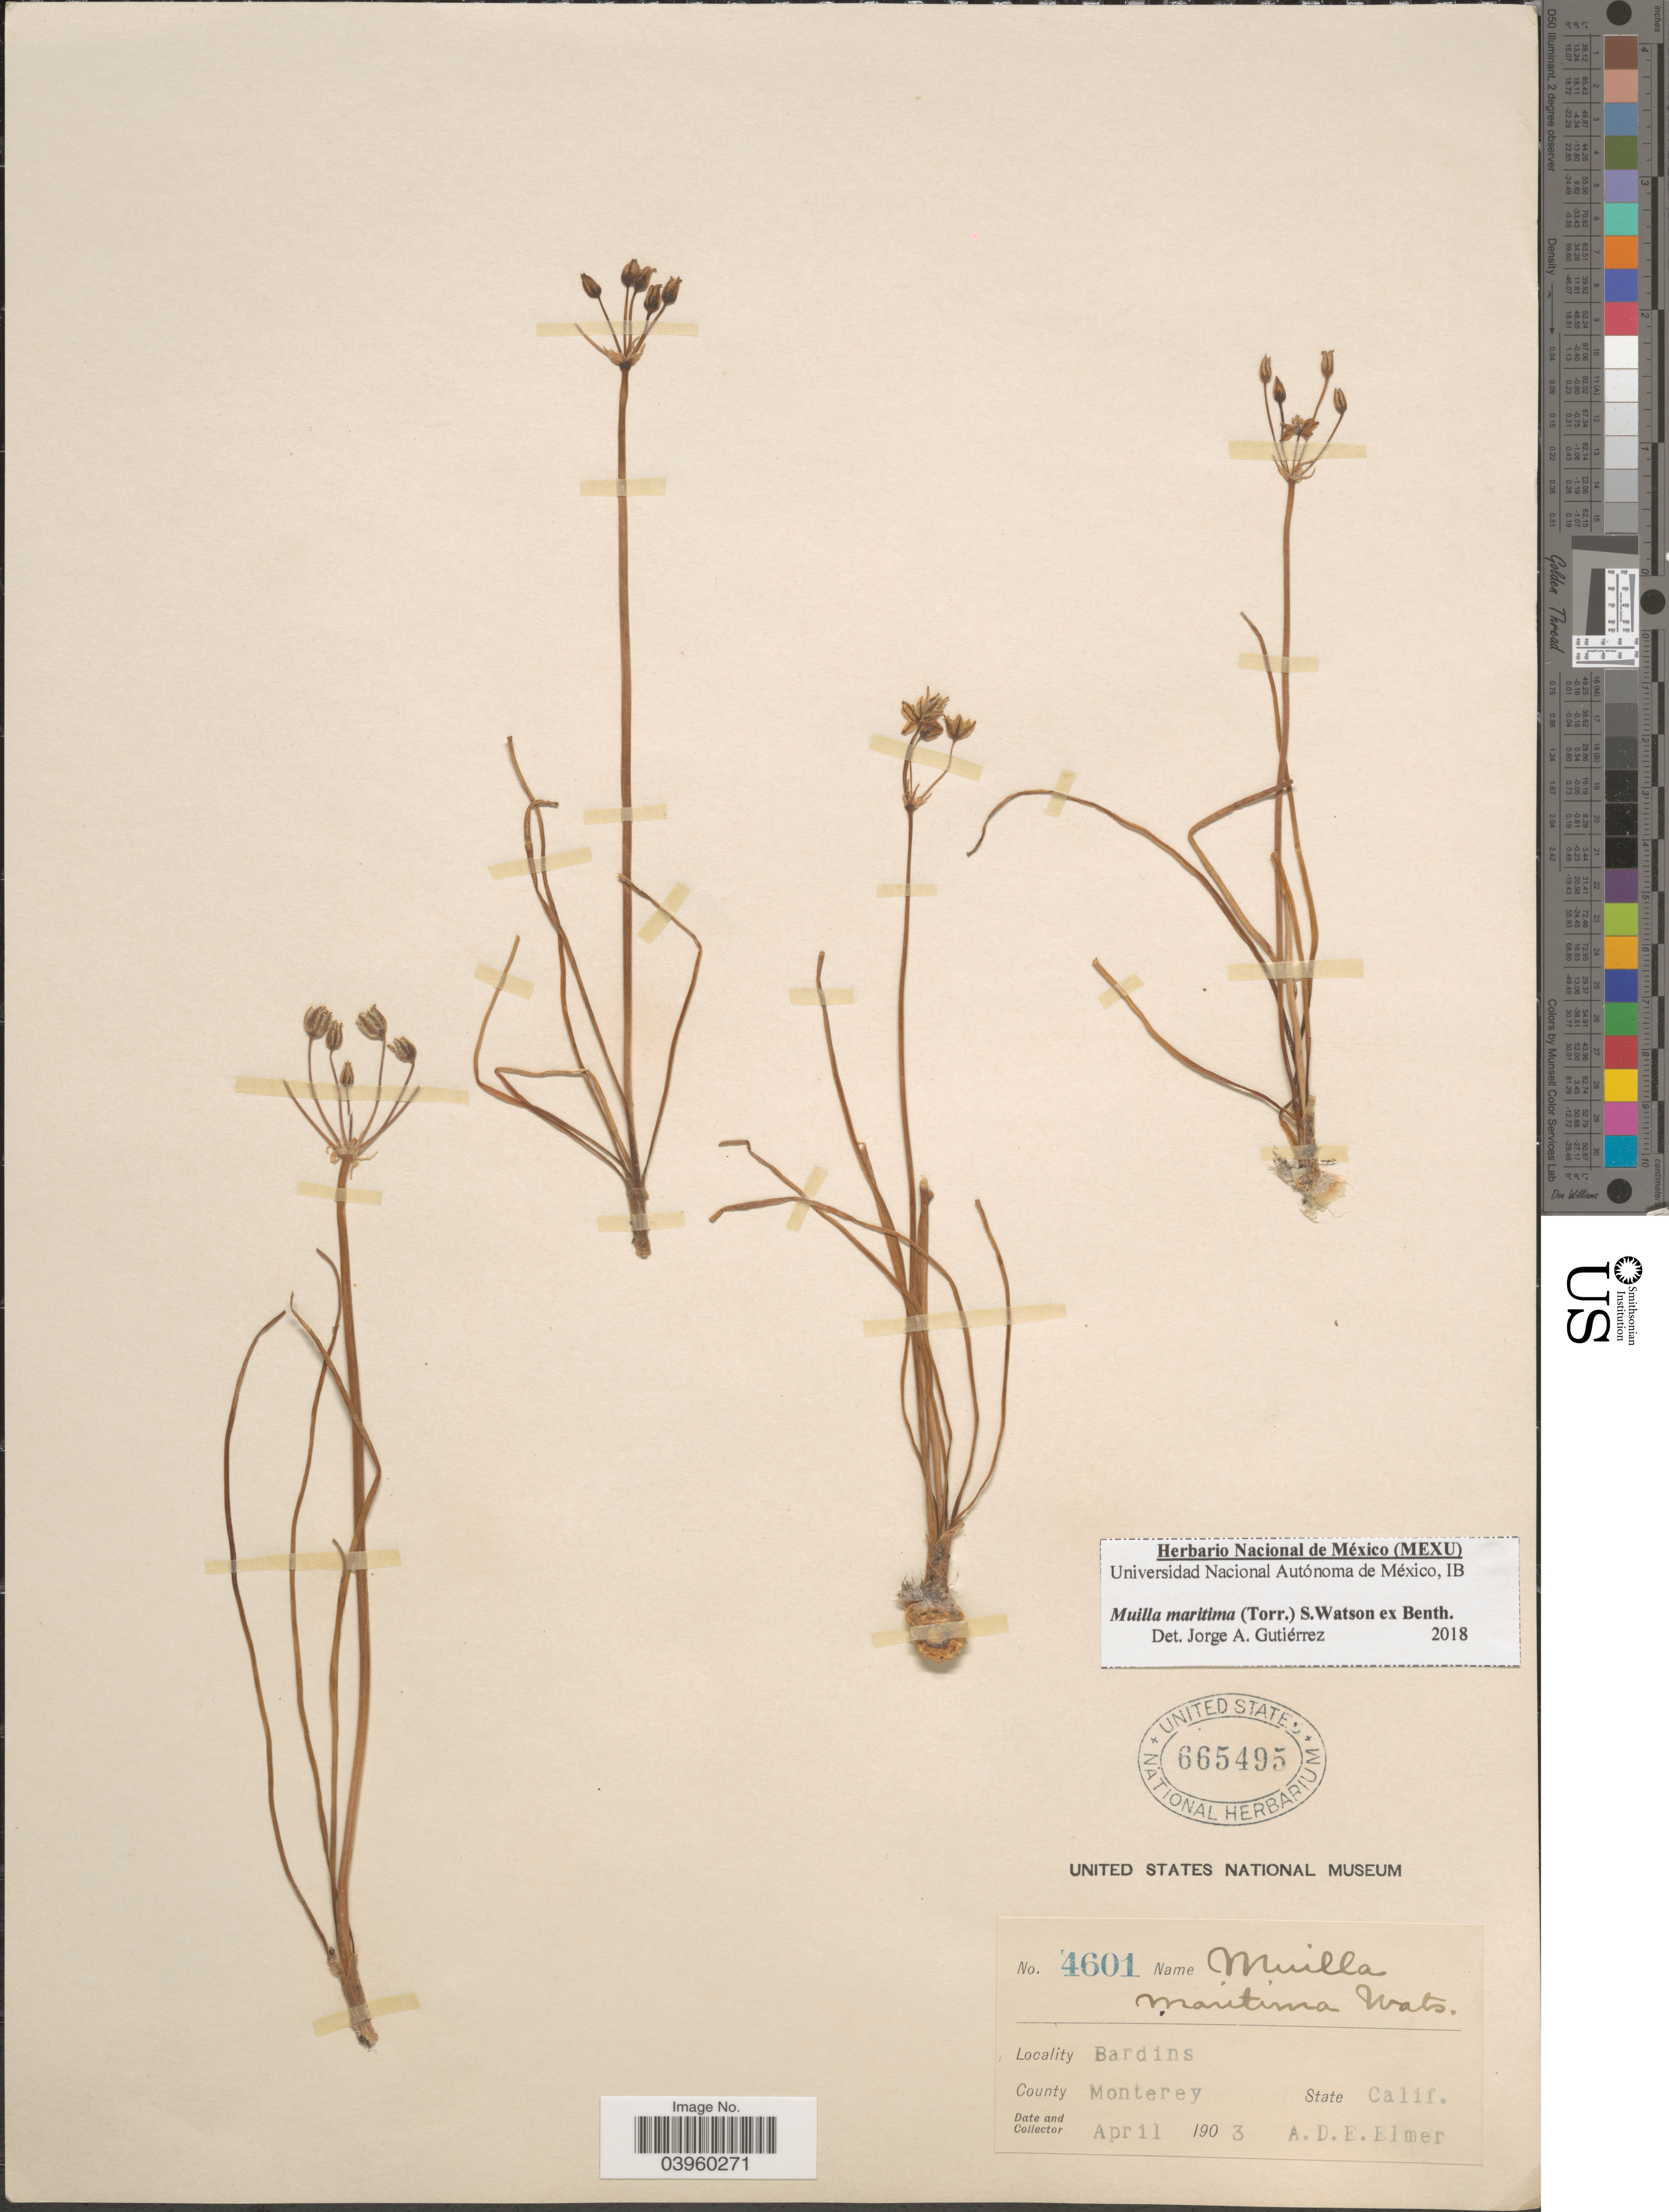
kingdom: Plantae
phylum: Tracheophyta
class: Liliopsida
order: Asparagales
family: Asparagaceae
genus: Muilla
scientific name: Muilla maritima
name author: (Torr.) S. Watson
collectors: A. D. E. Elmer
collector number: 4601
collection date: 1903-04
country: United States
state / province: California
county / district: Monterey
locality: Bardins. County Monterey.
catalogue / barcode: US 665495